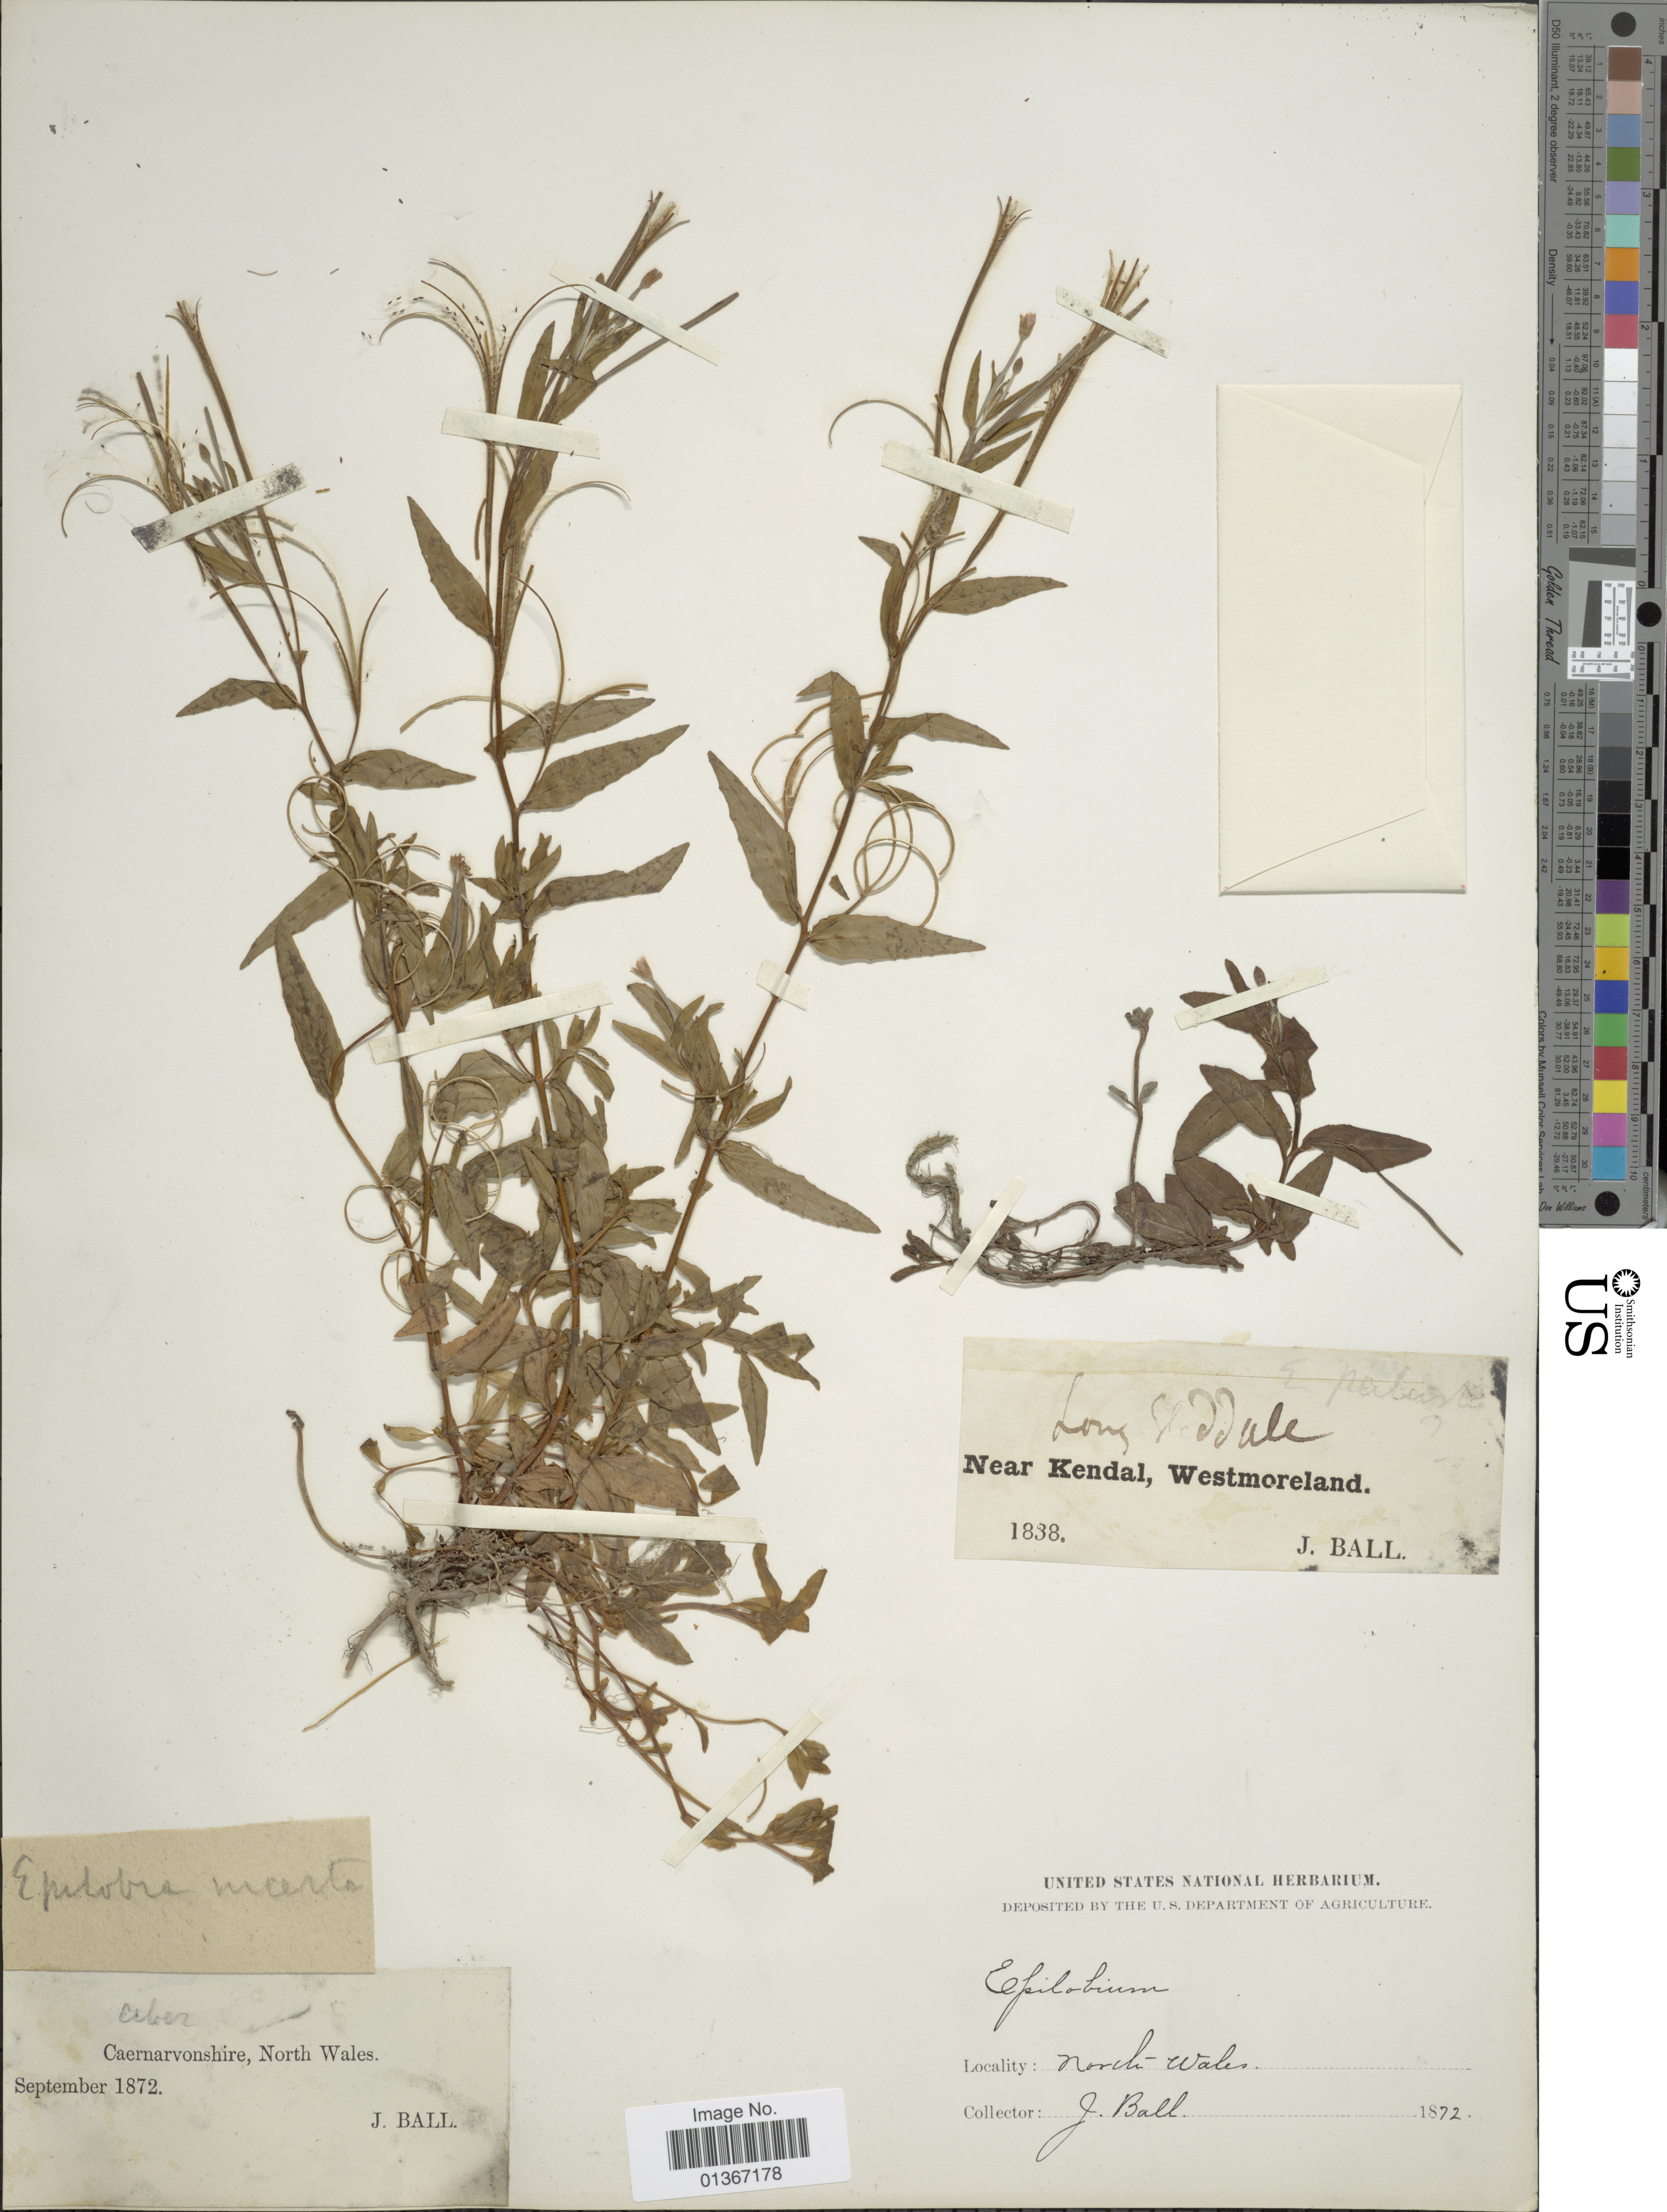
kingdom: Plantae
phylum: Tracheophyta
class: Magnoliopsida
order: Myrtales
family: Onagraceae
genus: Epilobium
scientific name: Epilobium sp.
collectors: J. Ball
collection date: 1872-09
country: Jamaica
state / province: Westmoreland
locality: Near Kendal, Caernavonshire, North Wales.